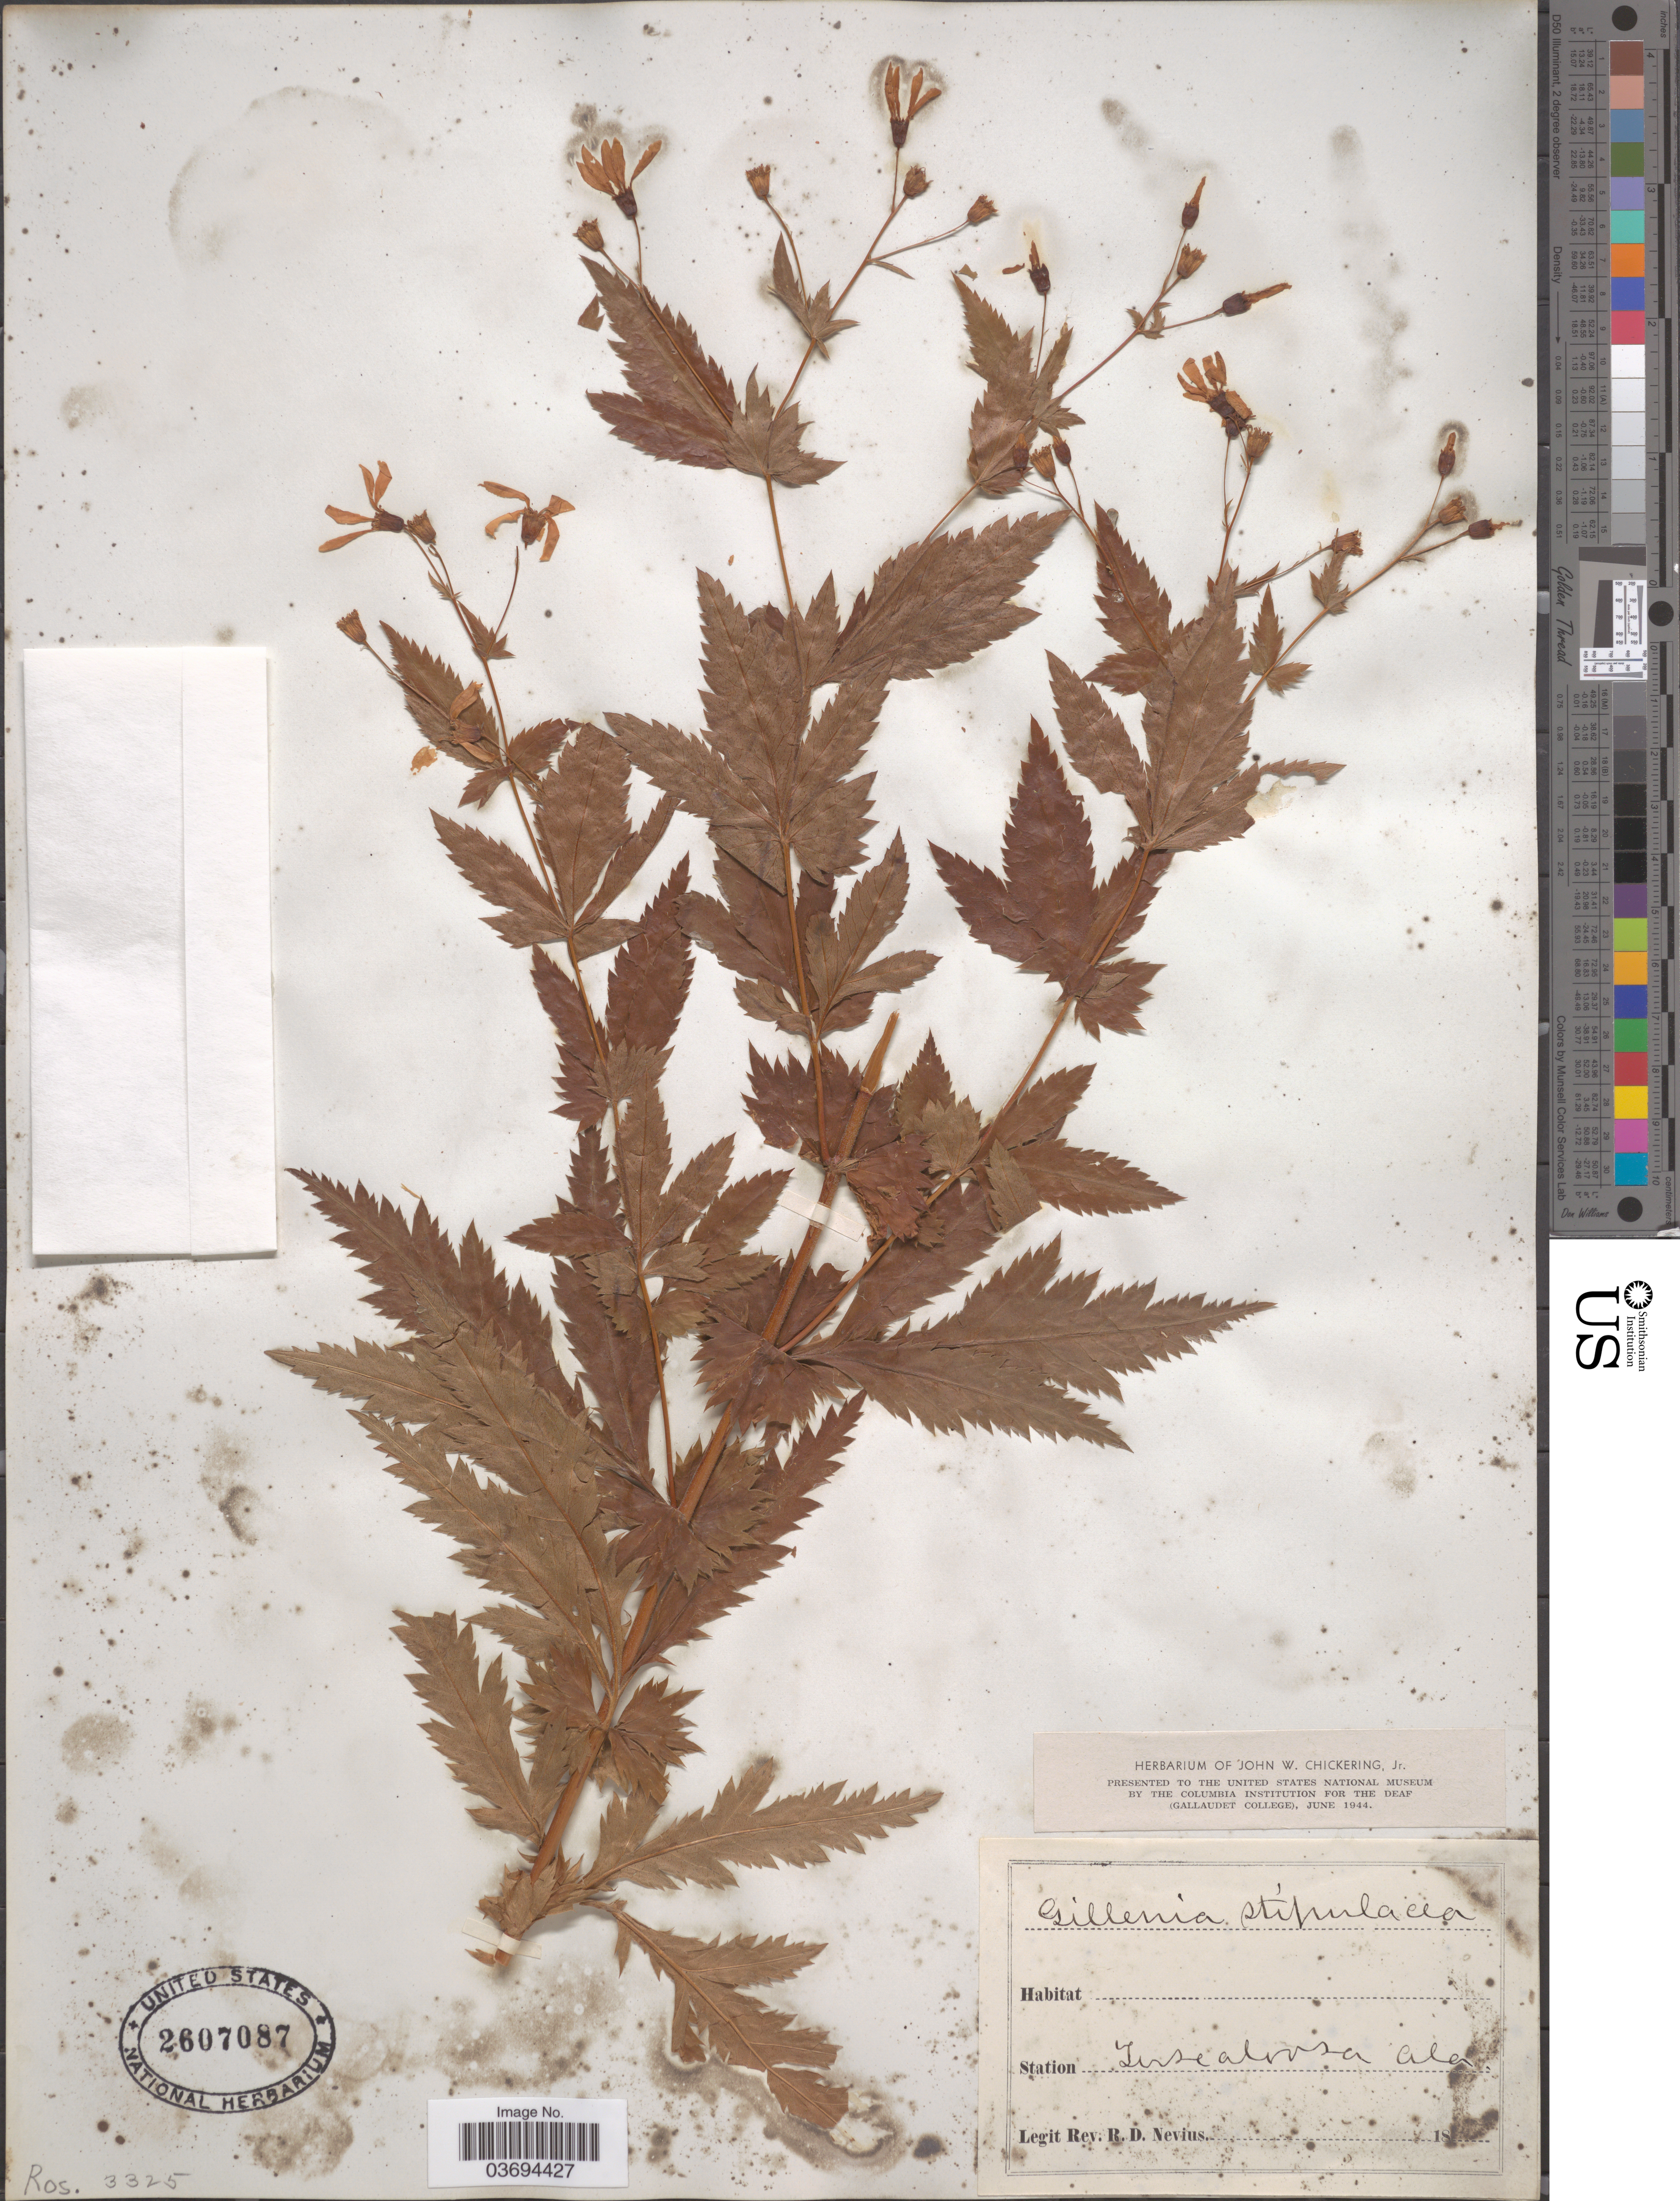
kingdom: Plantae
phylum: Tracheophyta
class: Magnoliopsida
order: Rosales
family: Rosaceae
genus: Gillenia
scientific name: Gillenia stipulacea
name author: Nutt.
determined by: Strong, Mark T., (BOT), Smithsonian Institution - National Museum of Natural History (UNITED STATES)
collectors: R. Nevius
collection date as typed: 18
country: United States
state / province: Alabama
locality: Station Tuscaloosa.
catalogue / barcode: US 2607087